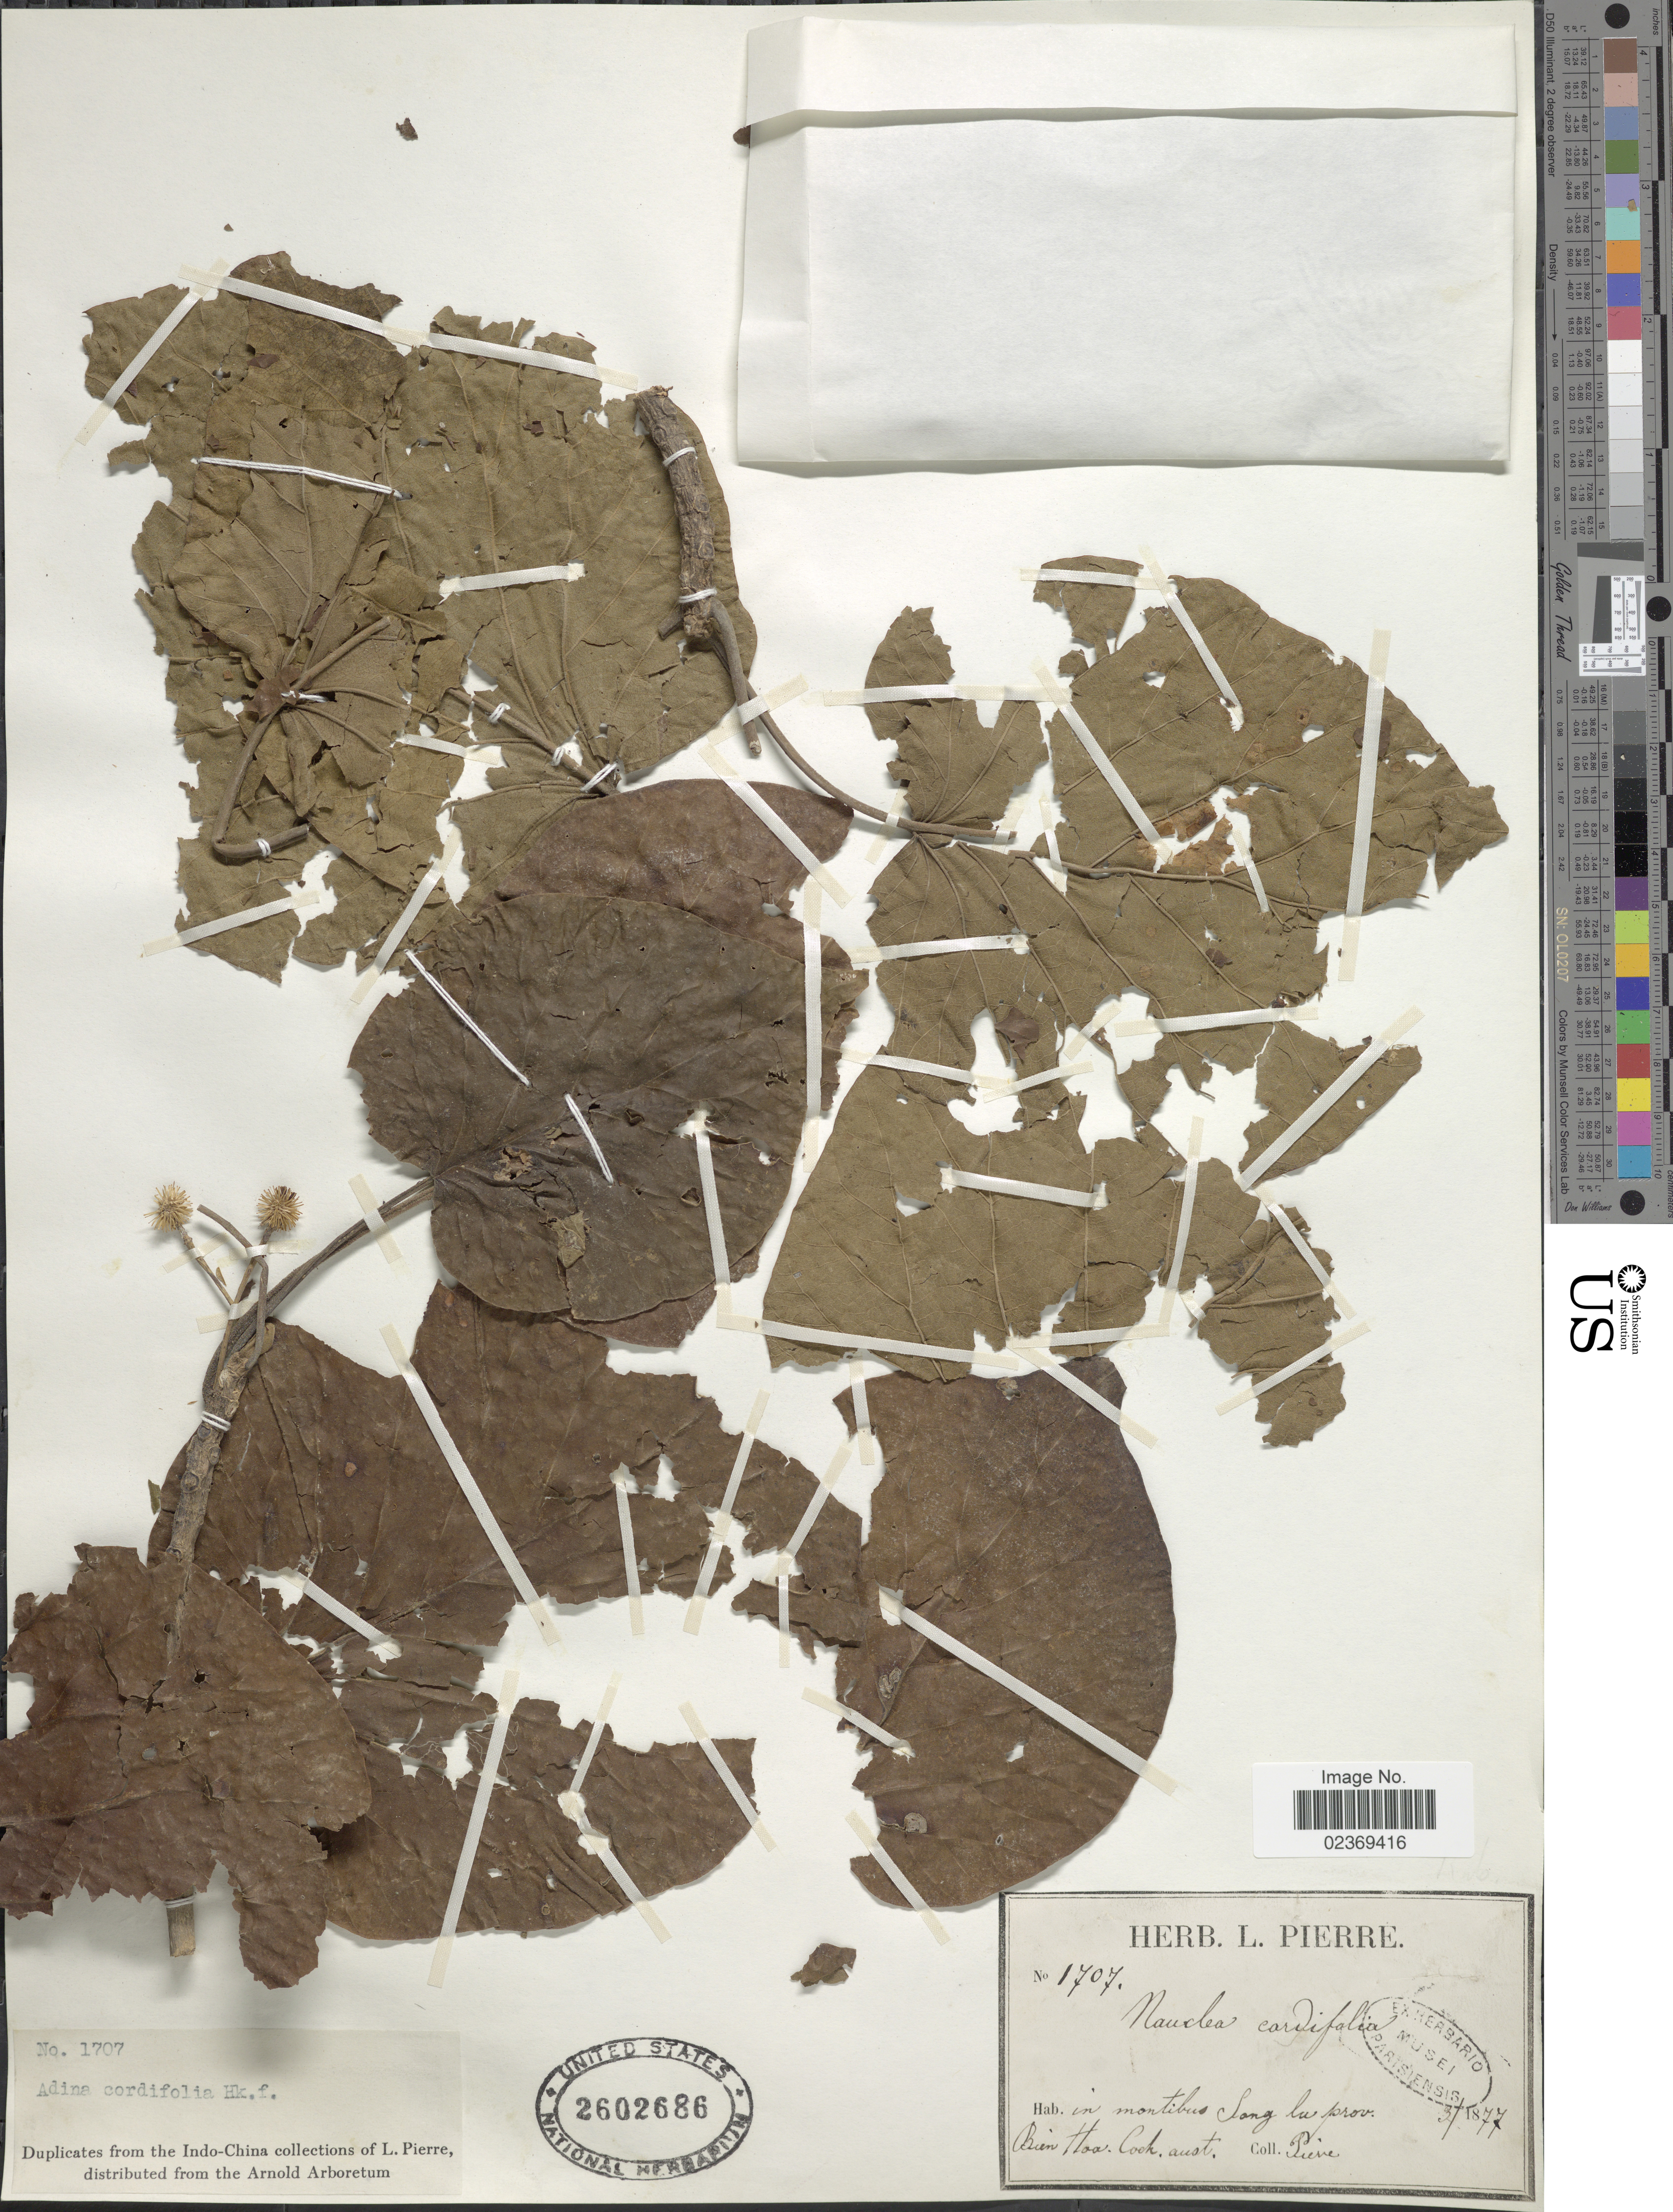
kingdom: Plantae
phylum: Tracheophyta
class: Magnoliopsida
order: Gentianales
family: Rubiaceae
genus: Adina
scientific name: Adina cordifolia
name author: (Roxb.) Hook. f. & Benth.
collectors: L. Pierre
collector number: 1707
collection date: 1877-03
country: Vietnam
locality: In montibus Long lu prov. Bien Hoa, Coch. aust. [interpreted]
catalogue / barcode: US 2602686